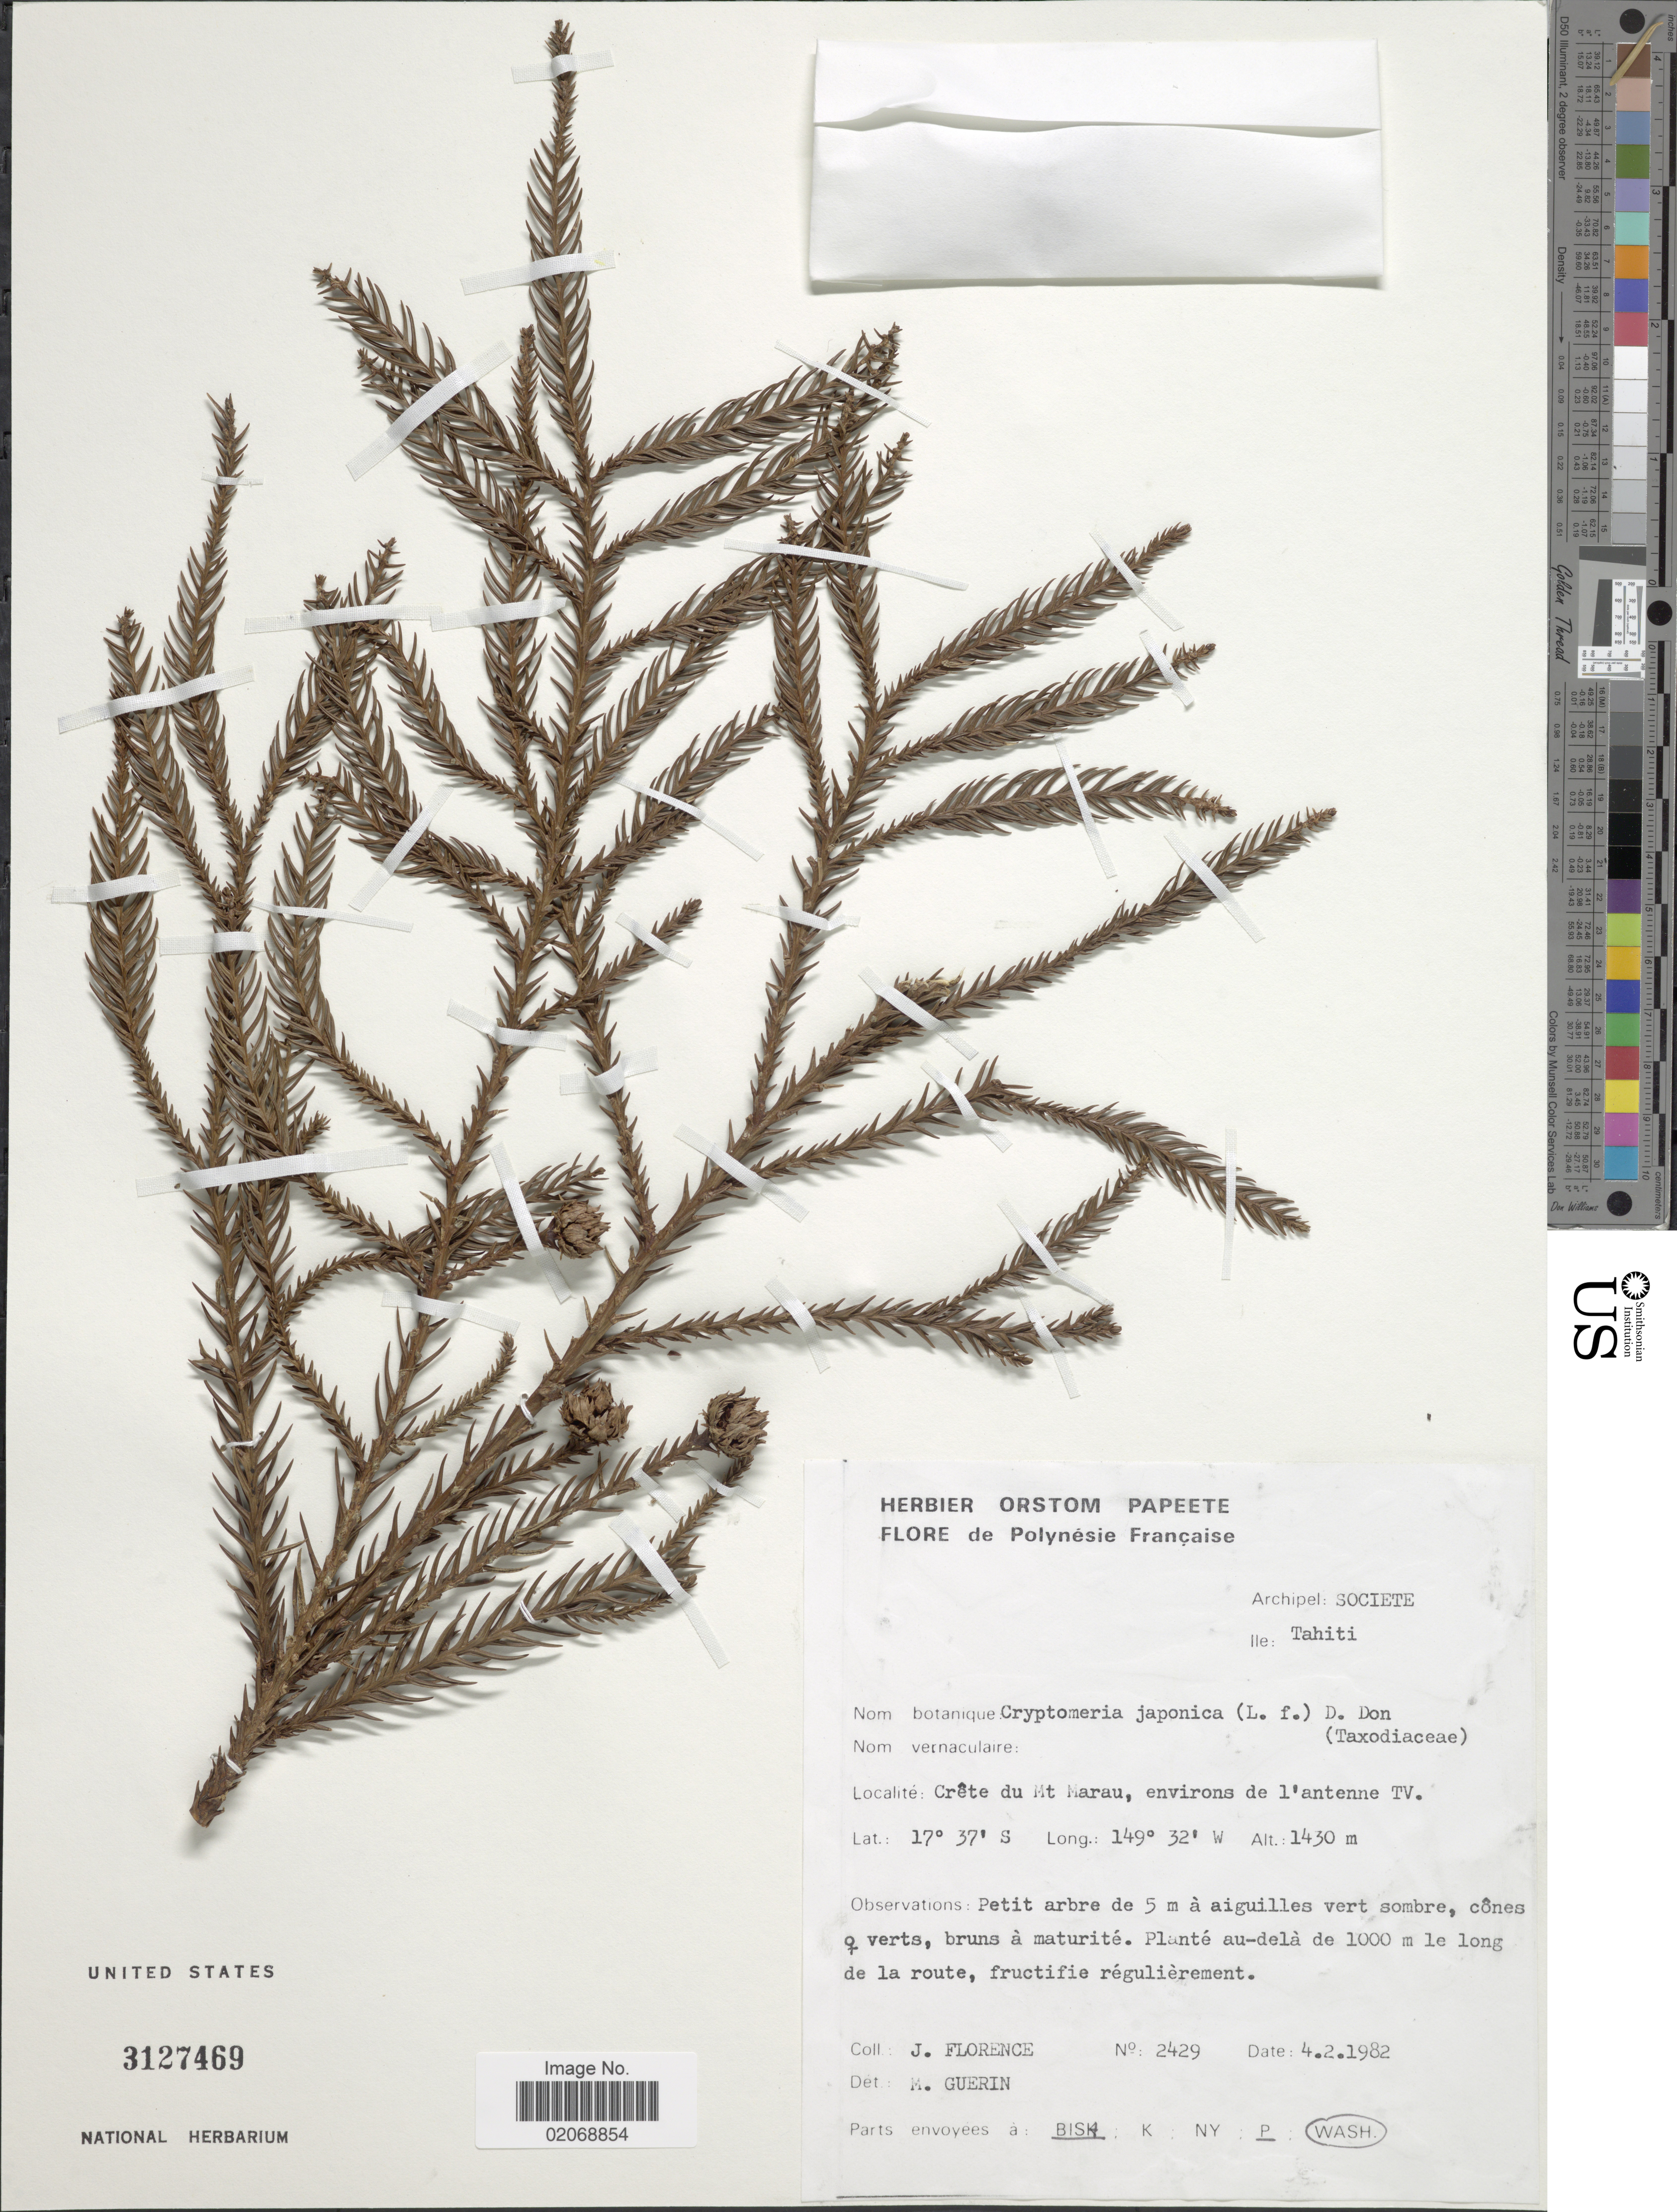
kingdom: Plantae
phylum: Tracheophyta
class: Pinopsida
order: Pinales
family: Cupressaceae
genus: Cryptomeria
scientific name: Cryptomeria japonica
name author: (Thunb. ex L. f.) D. Don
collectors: J. Florence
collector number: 2429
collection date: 1982-02-04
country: French Polynesia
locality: Archipel: Societe. Ile: Tahiti. Crete du Mt Marau, environs de l'antenne TV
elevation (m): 1430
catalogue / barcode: US 3127469